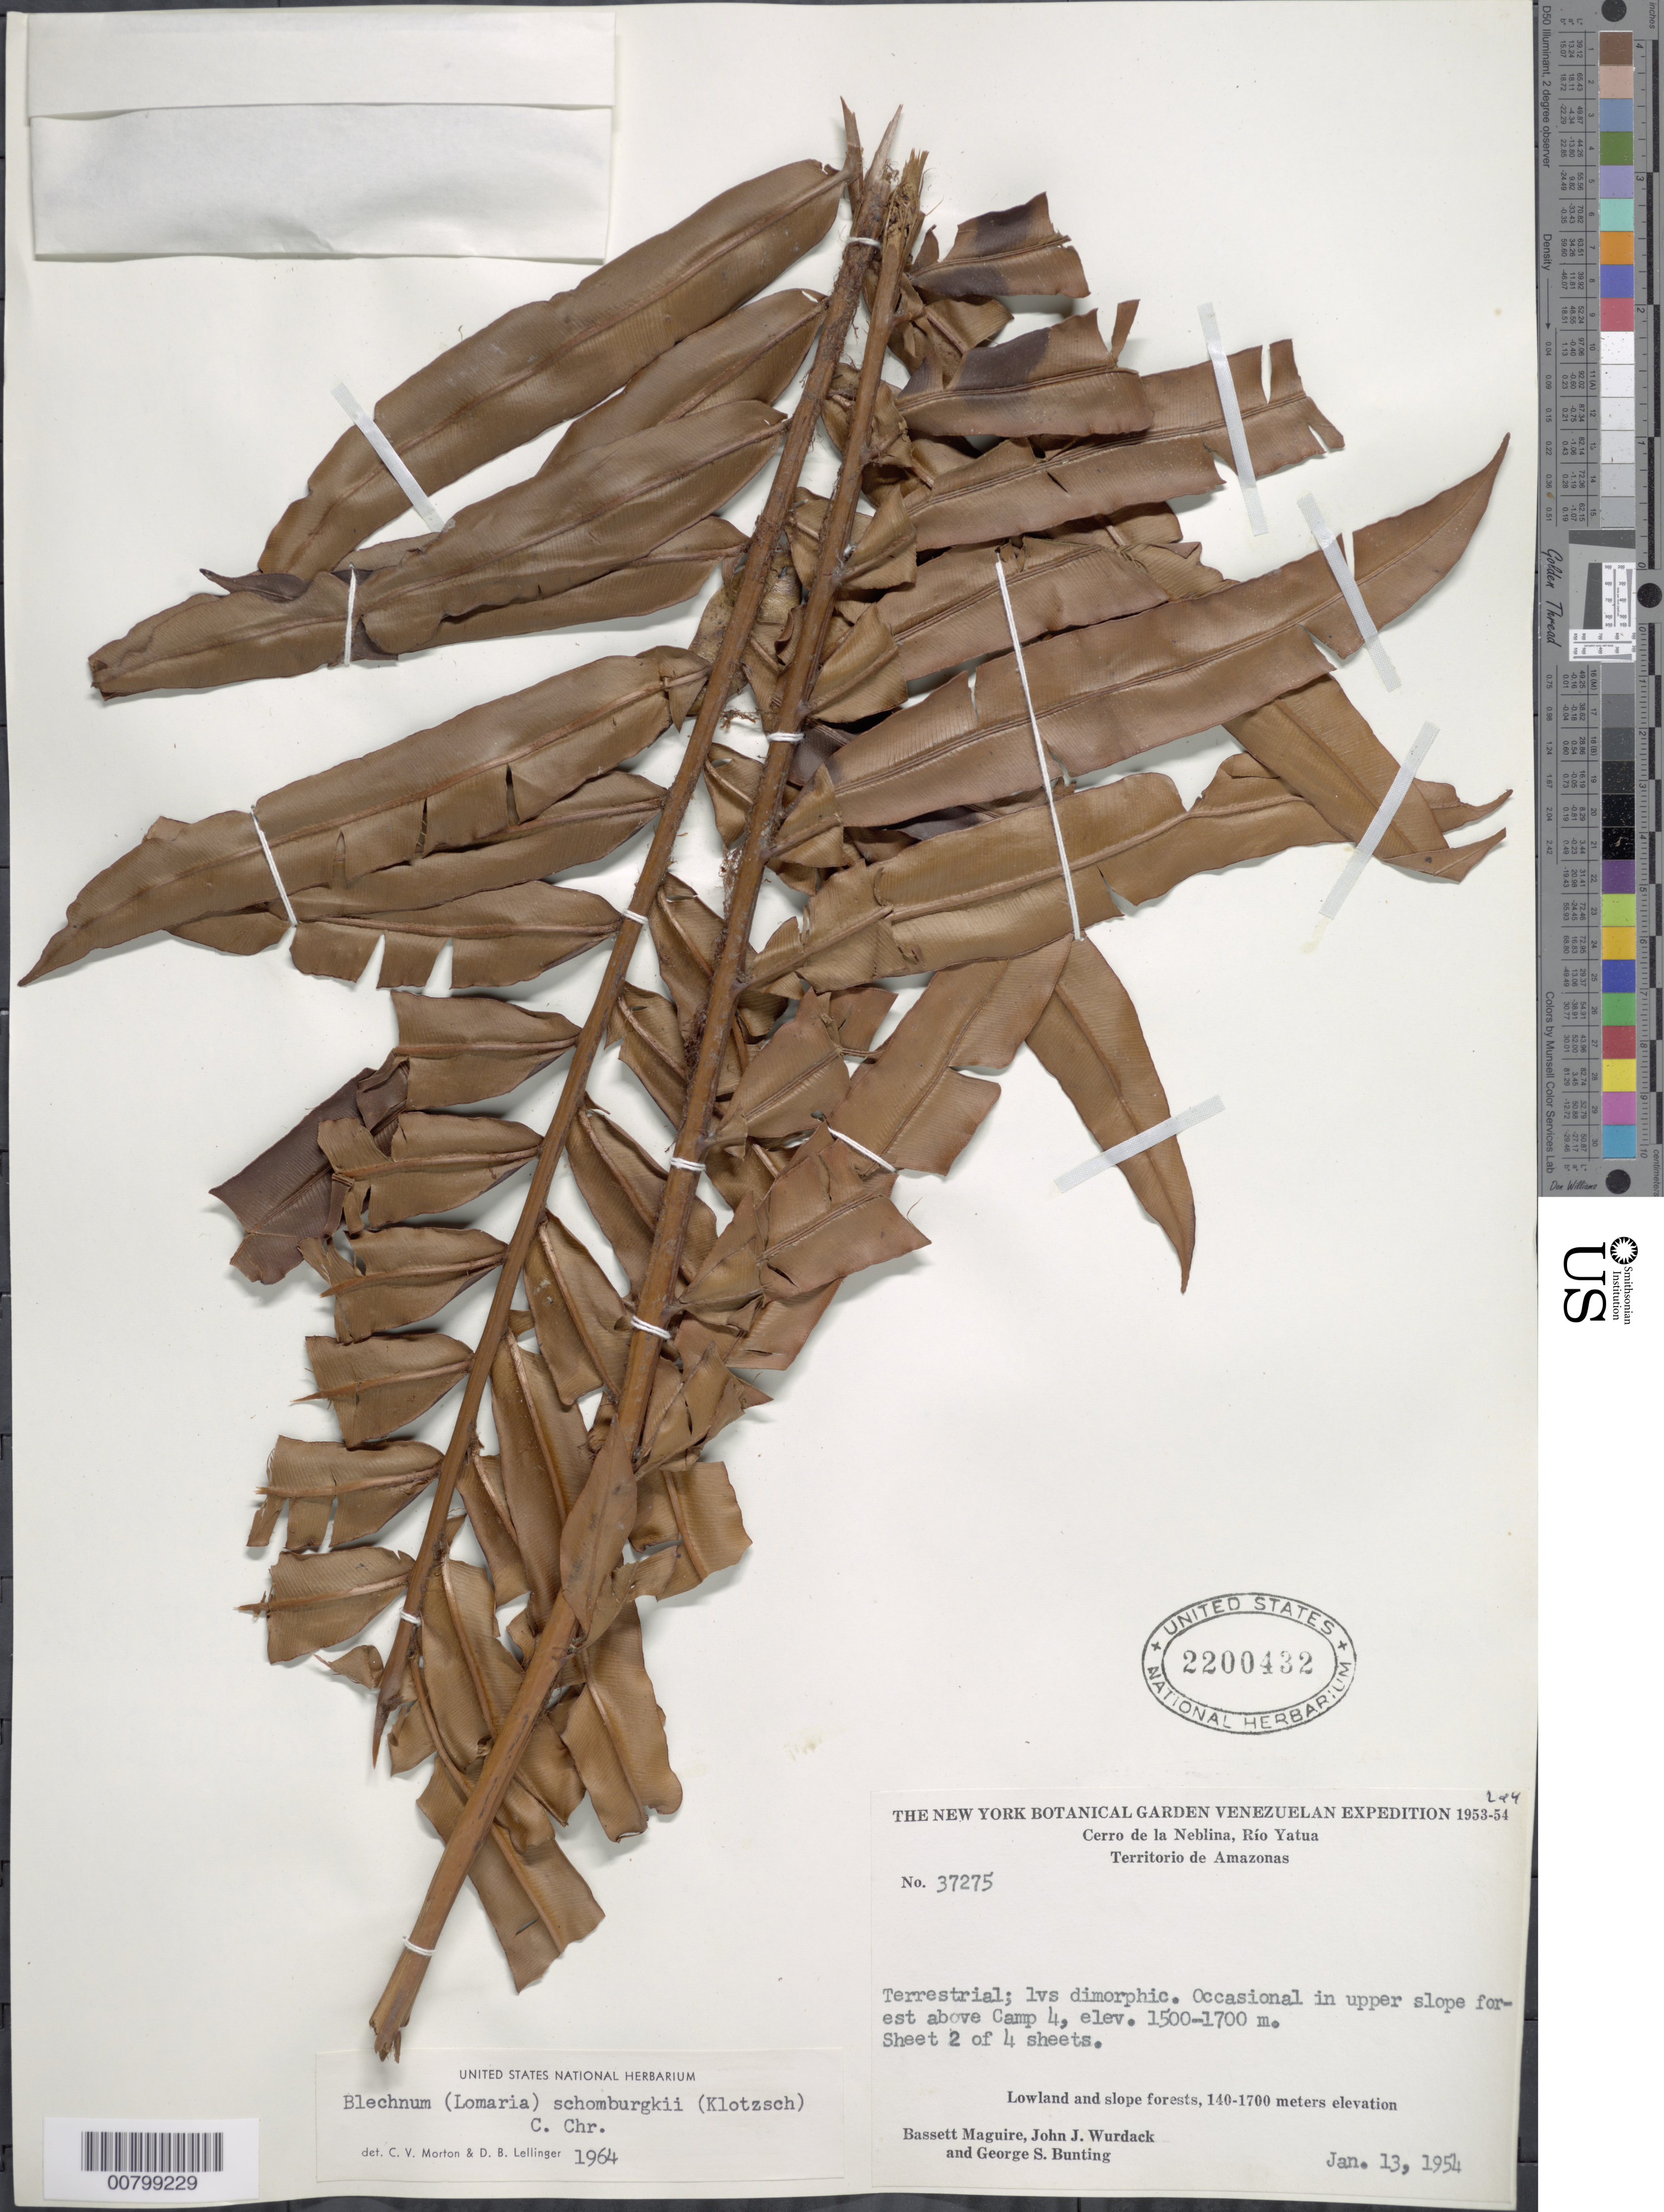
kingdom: Plantae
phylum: Tracheophyta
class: Polypodiopsida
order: Polypodiales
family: Blechnaceae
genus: Blechnum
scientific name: Blechnum schomburgkii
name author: (Klotzsch) C. Chr.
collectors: B. Maguire, J. J. Wurdack & G. S. Bunting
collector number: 37275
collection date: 1954-01-13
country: Venezuela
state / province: Amazonas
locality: Cerro de la Neblina, Occasional in upper slope forest above Camp 4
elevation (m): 1500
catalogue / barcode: US 2200432